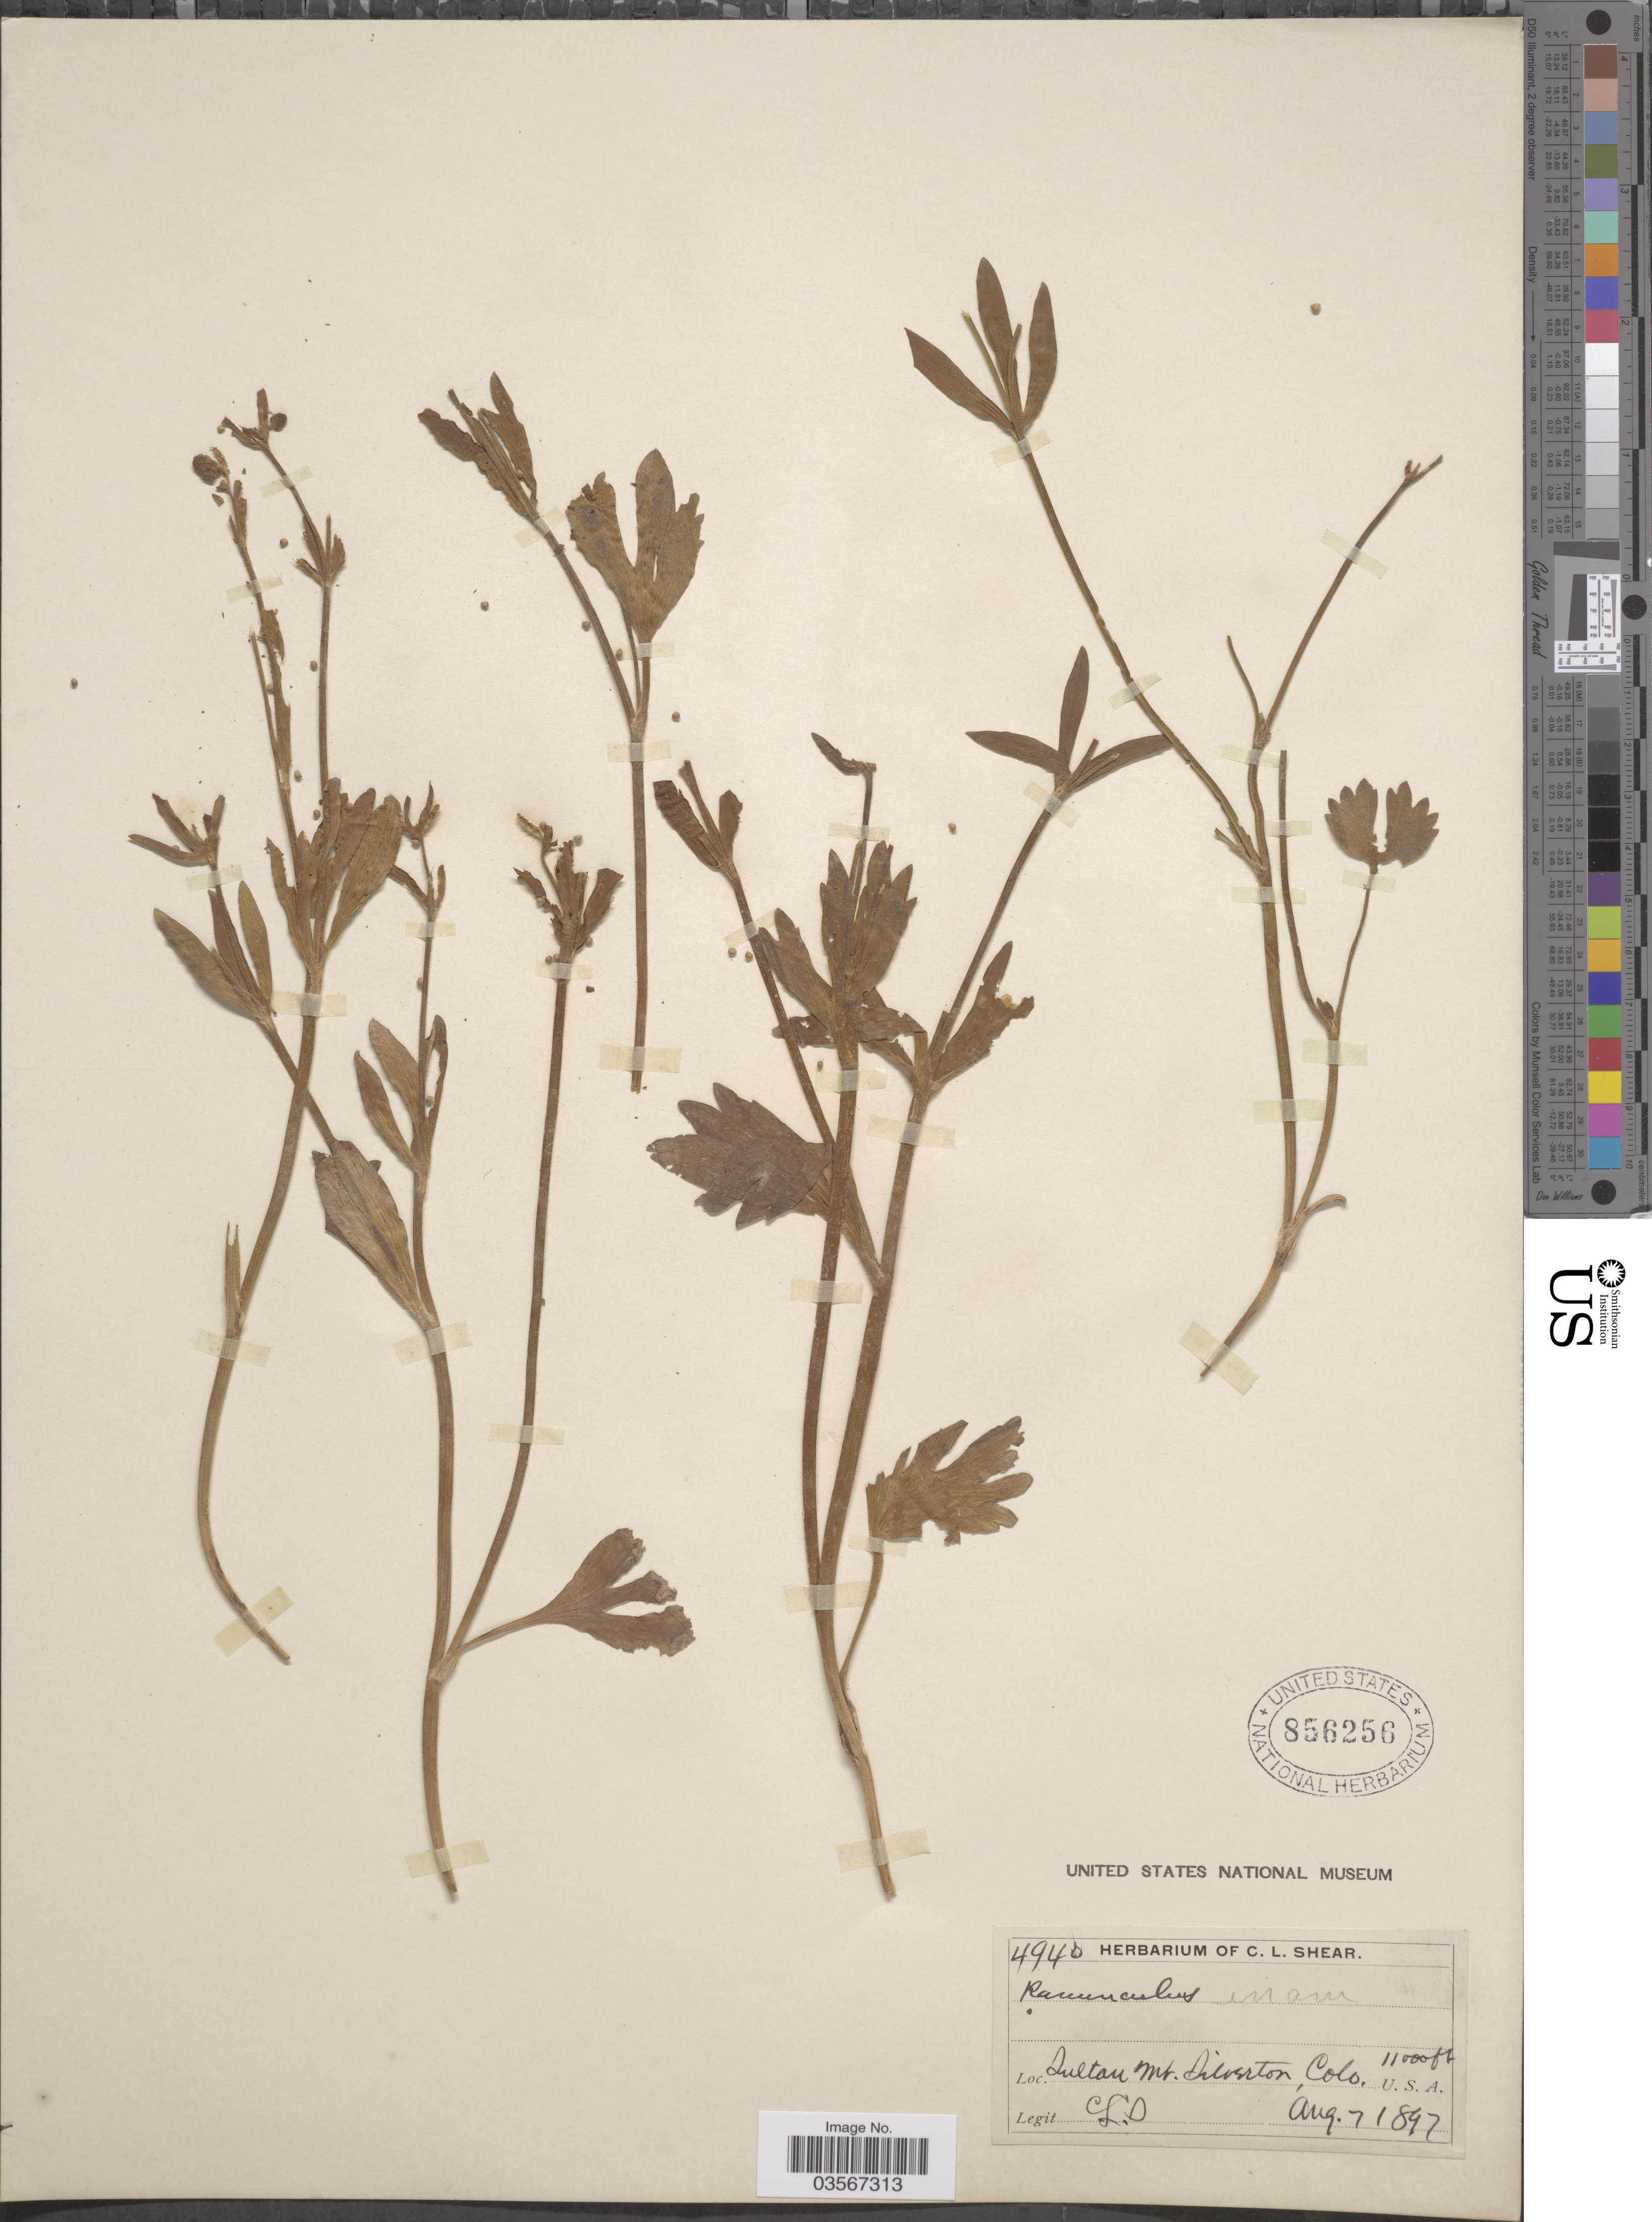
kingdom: Plantae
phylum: Tracheophyta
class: Magnoliopsida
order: Ranunculales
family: Ranunculaceae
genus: Ranunculus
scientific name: Ranunculus inamoenus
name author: Greene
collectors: C. L. Shear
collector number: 4940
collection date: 1897-08-07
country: United States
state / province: Colorado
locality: Sultan Mt. Silverton.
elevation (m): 3353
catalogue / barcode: US 856256